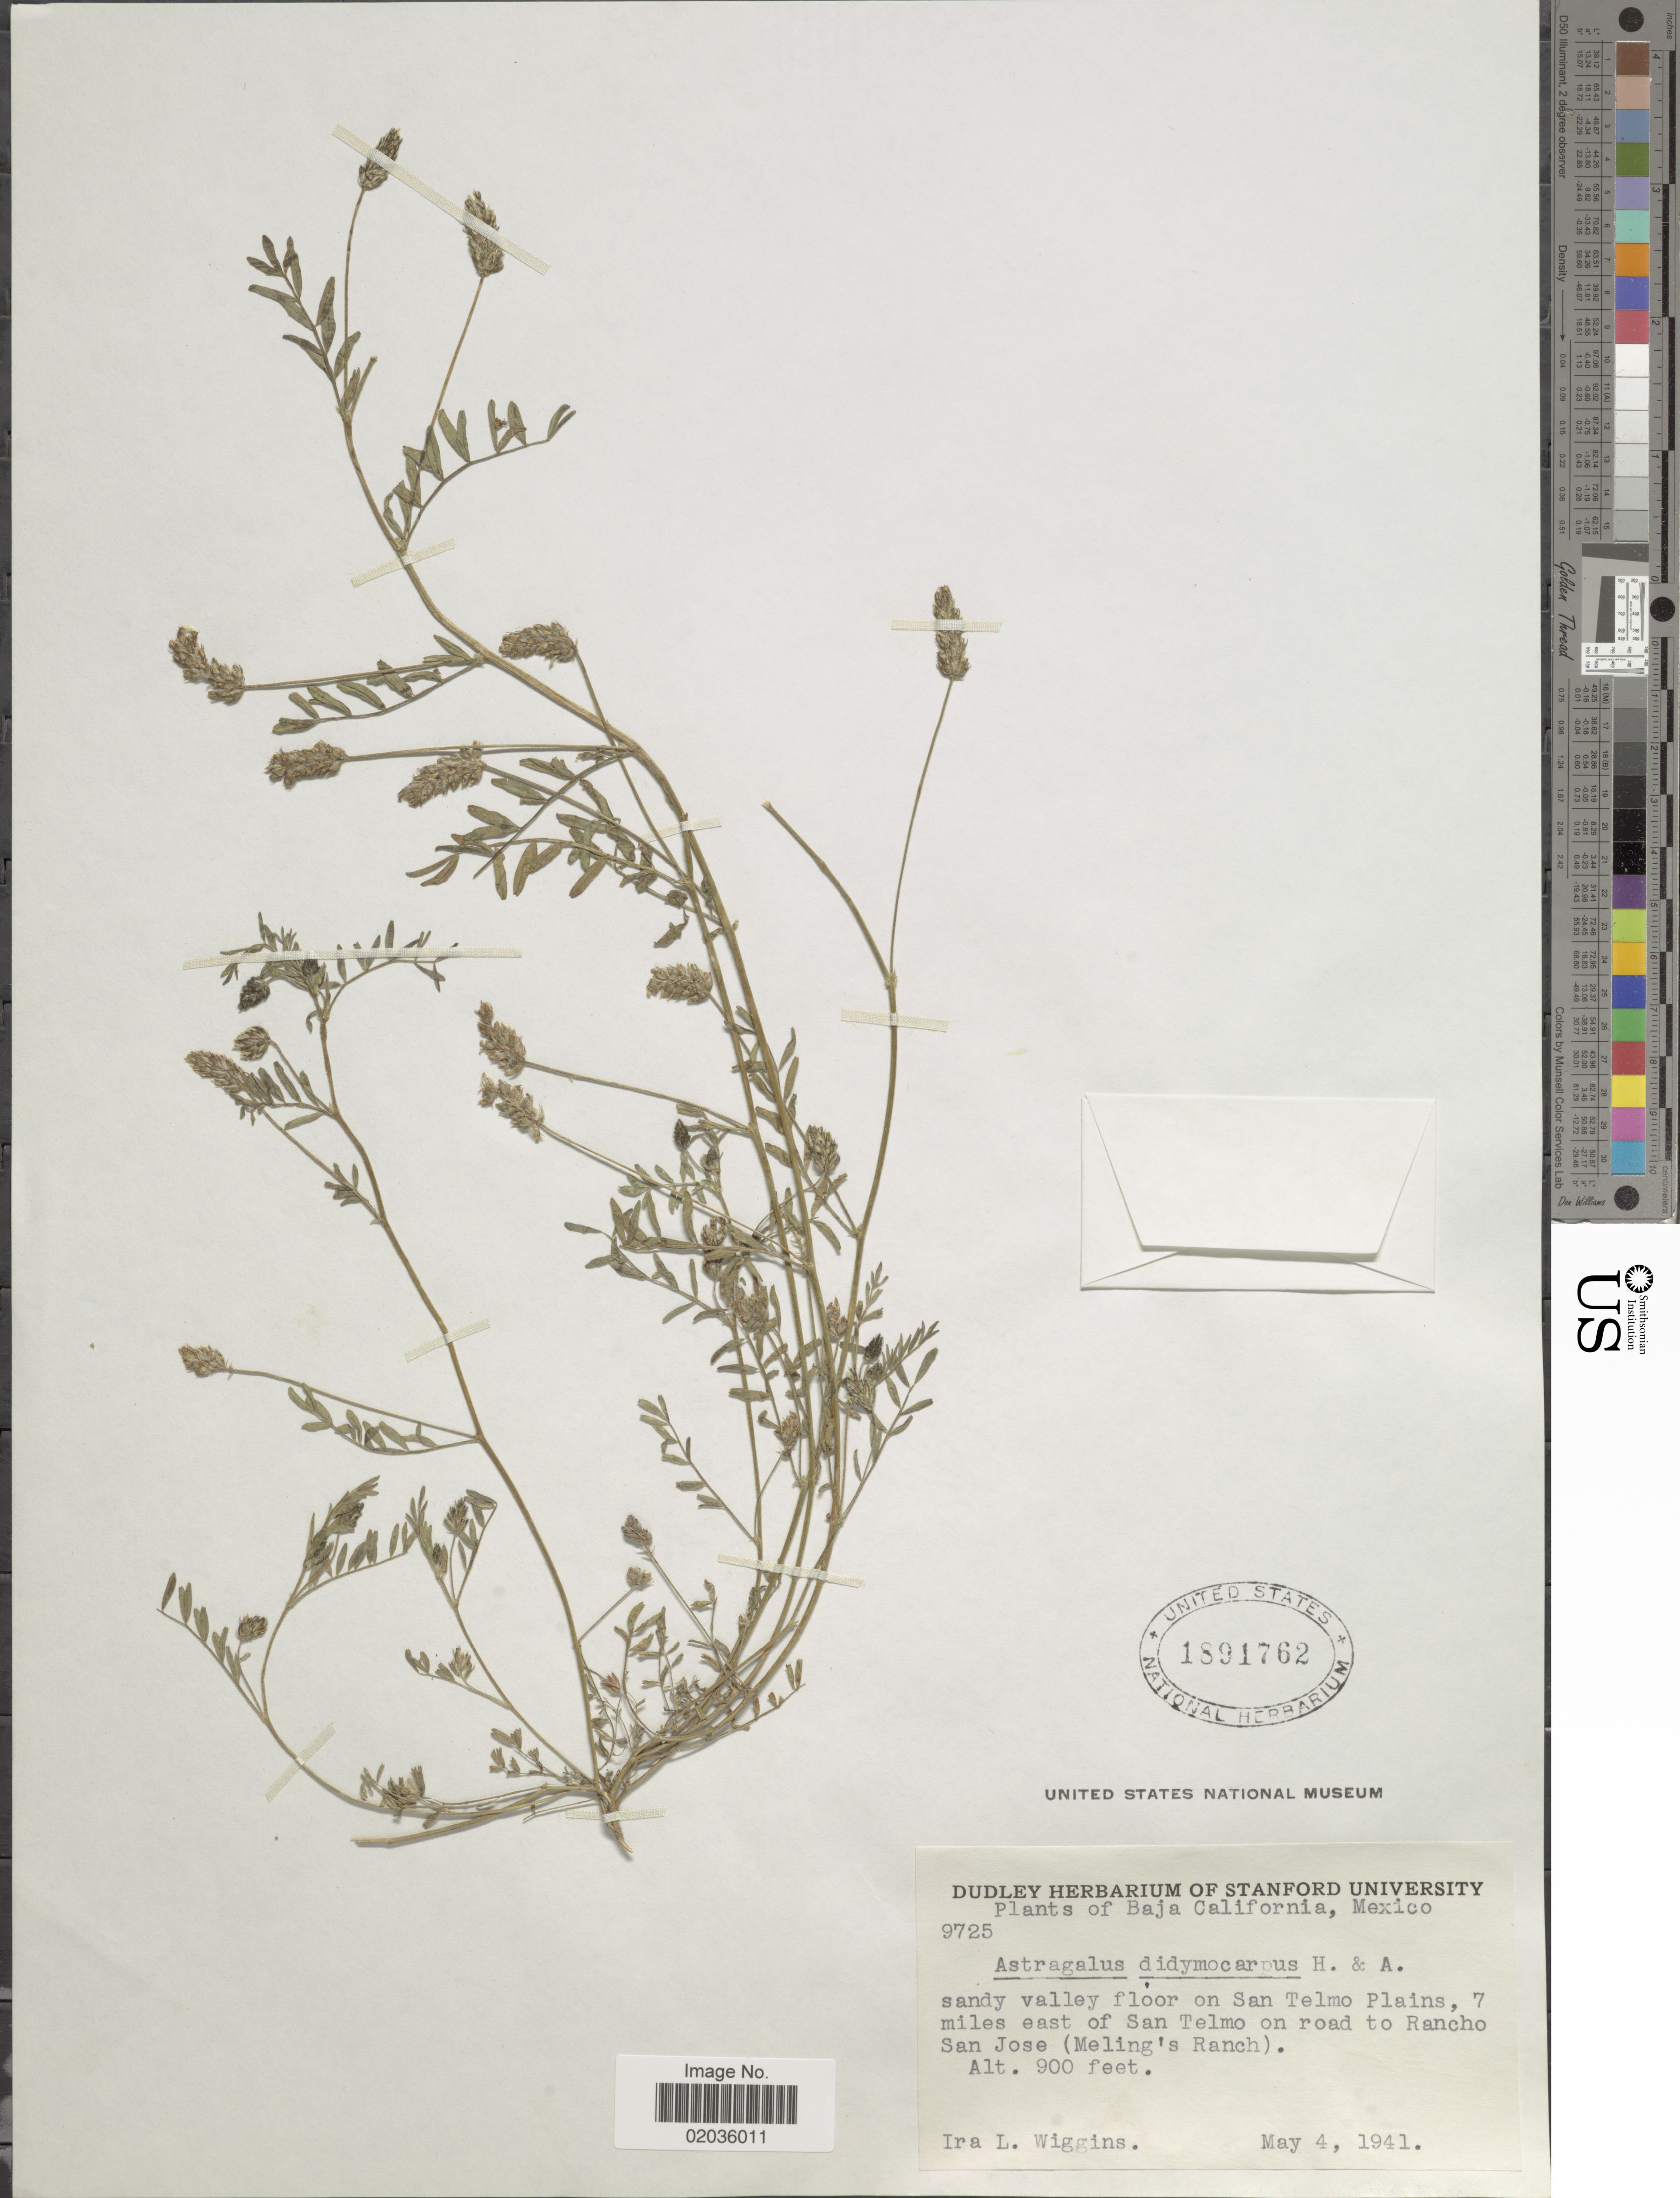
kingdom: Plantae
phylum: Tracheophyta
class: Magnoliopsida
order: Fabales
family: Fabaceae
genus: Astragalus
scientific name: Astragalus didymocarpus var. didymocarpus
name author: Hook. & Arn.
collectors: I. L. Wiggins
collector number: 9725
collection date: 1941-05-04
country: Mexico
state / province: Baja California Norte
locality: Baja California, Mexico. Sandy valley floor on San Telmo Plains, 7 miles east of San Telmo on road to Rancho San Jose ( Meling's Ranch).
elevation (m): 274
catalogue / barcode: US 1891762